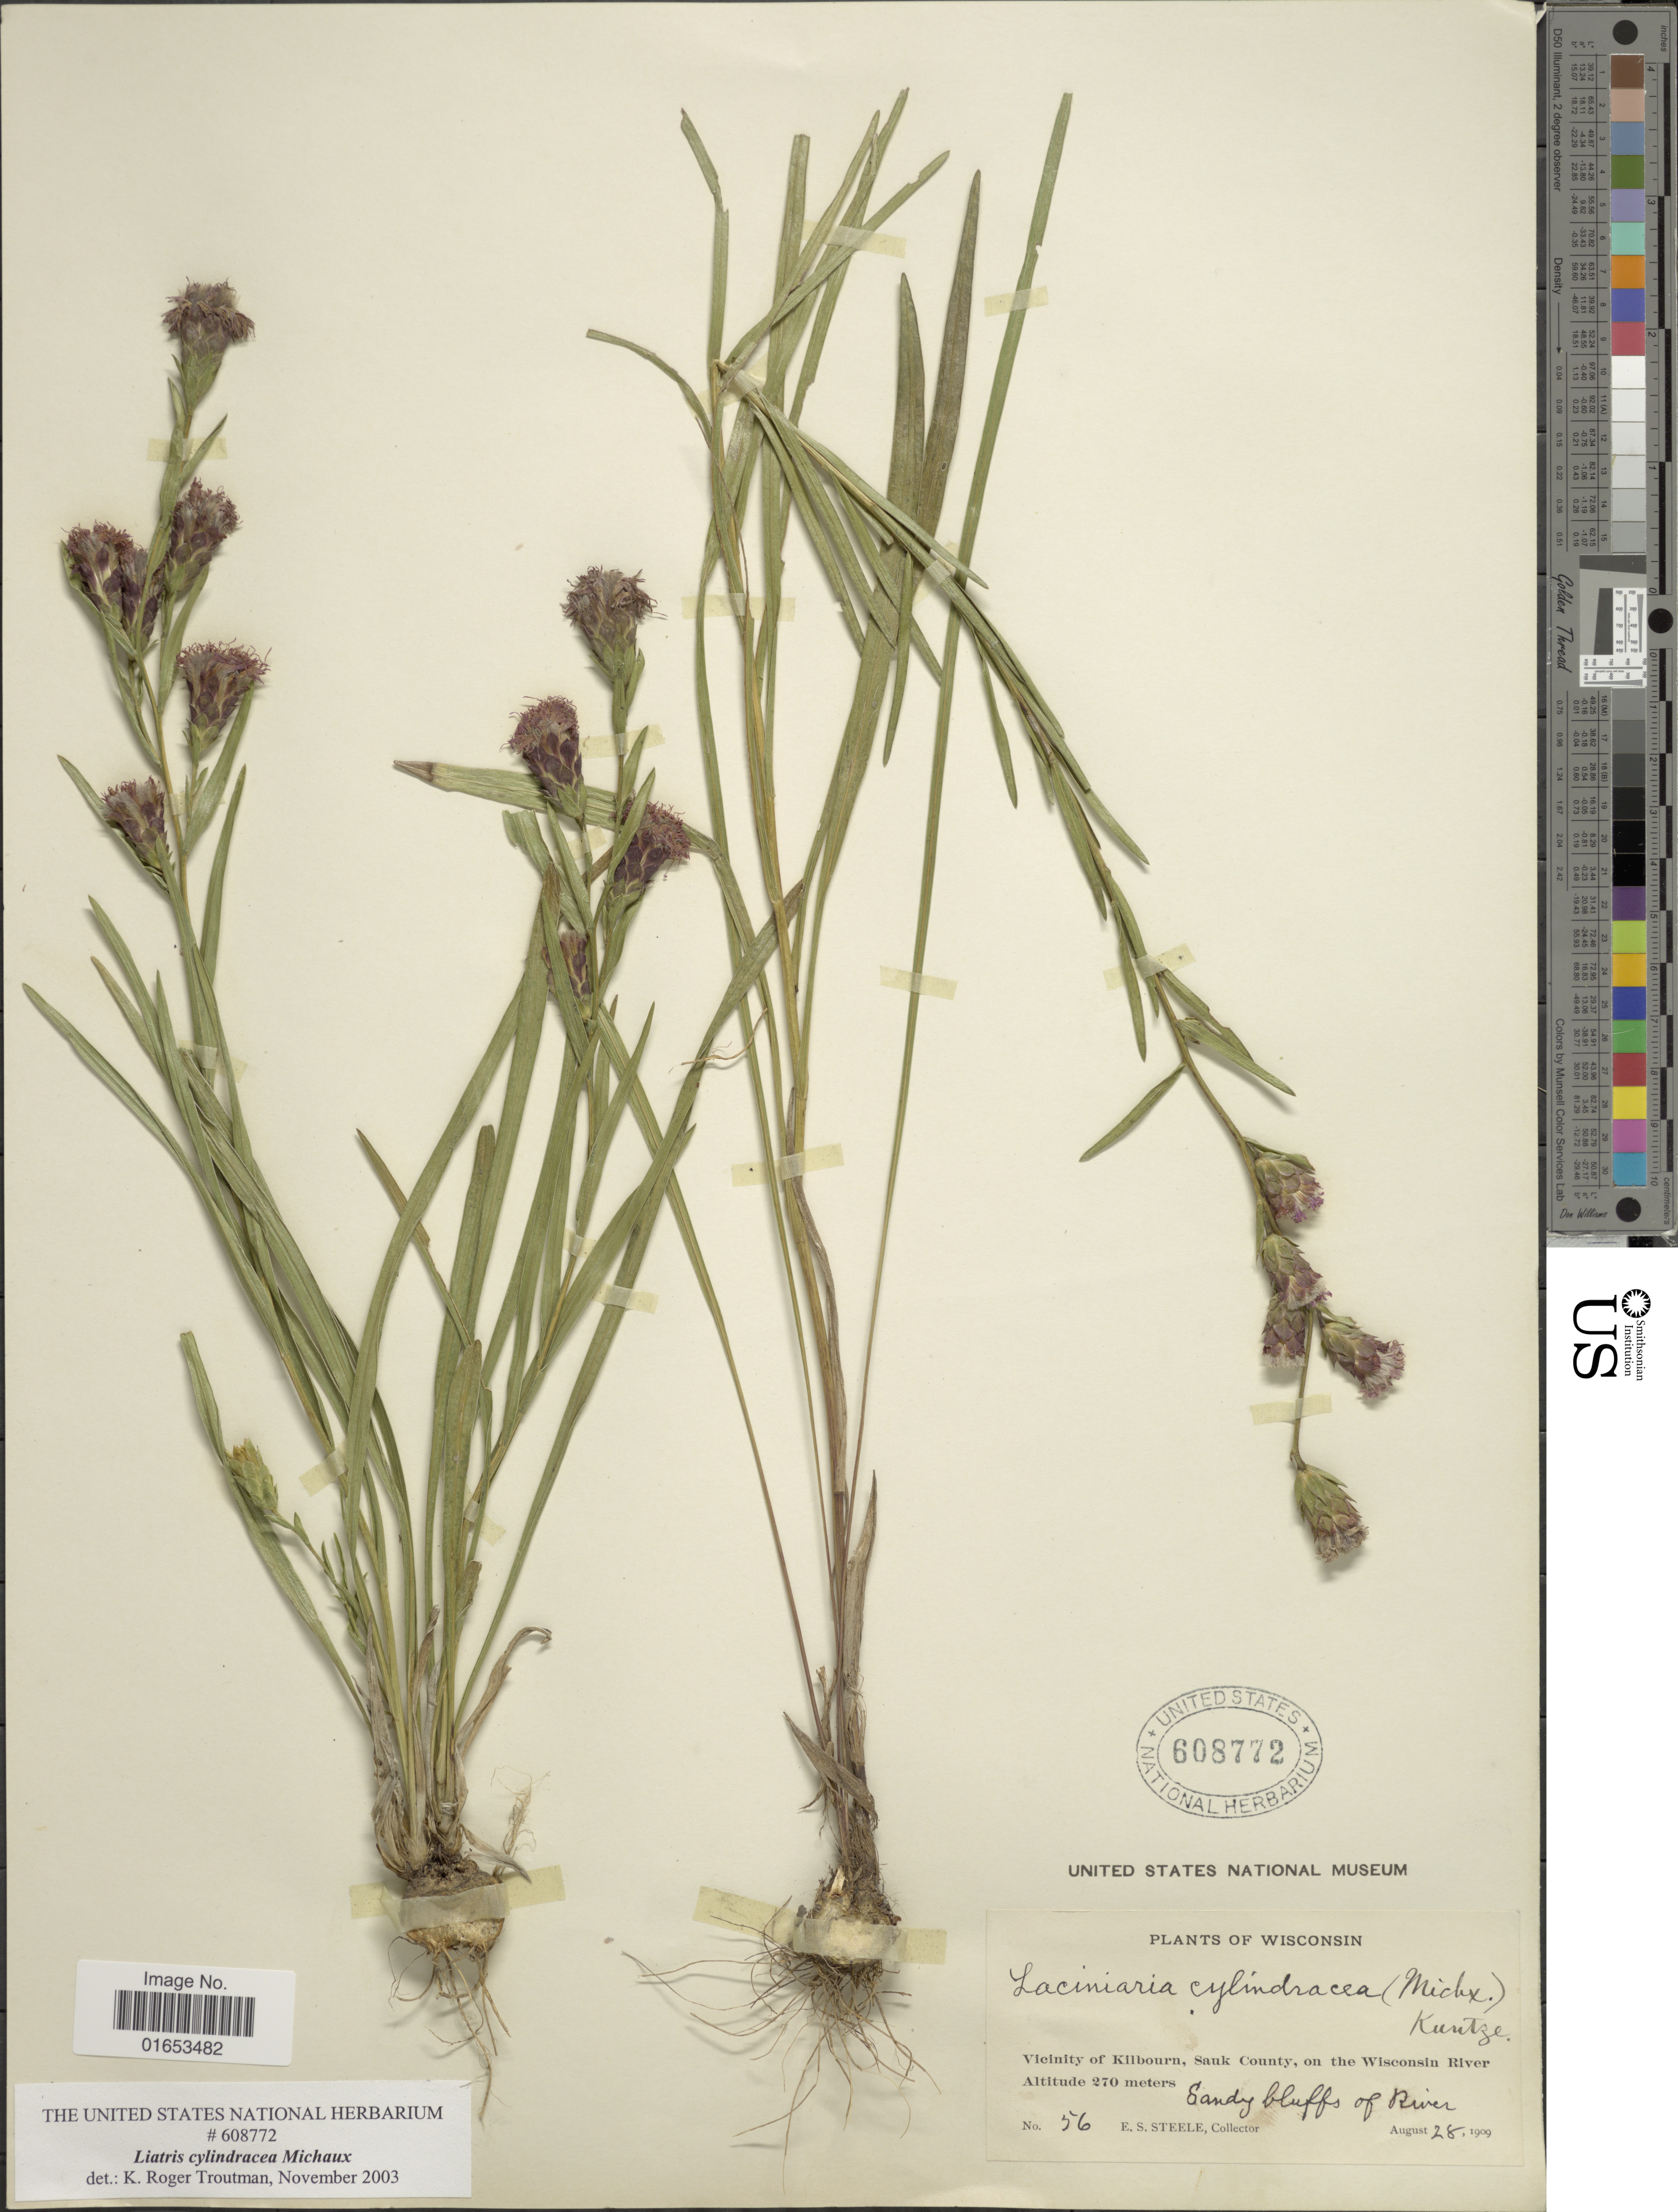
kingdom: Plantae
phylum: Tracheophyta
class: Magnoliopsida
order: Asterales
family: Asteraceae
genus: Liatris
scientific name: Liatris cylindracea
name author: Michaux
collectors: E. Steele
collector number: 56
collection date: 1909-08-28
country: United States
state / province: Wisconsin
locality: Vicinity of Kilbourn, Sauk County, on the Wisconsin River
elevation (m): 270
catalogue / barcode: US 608772